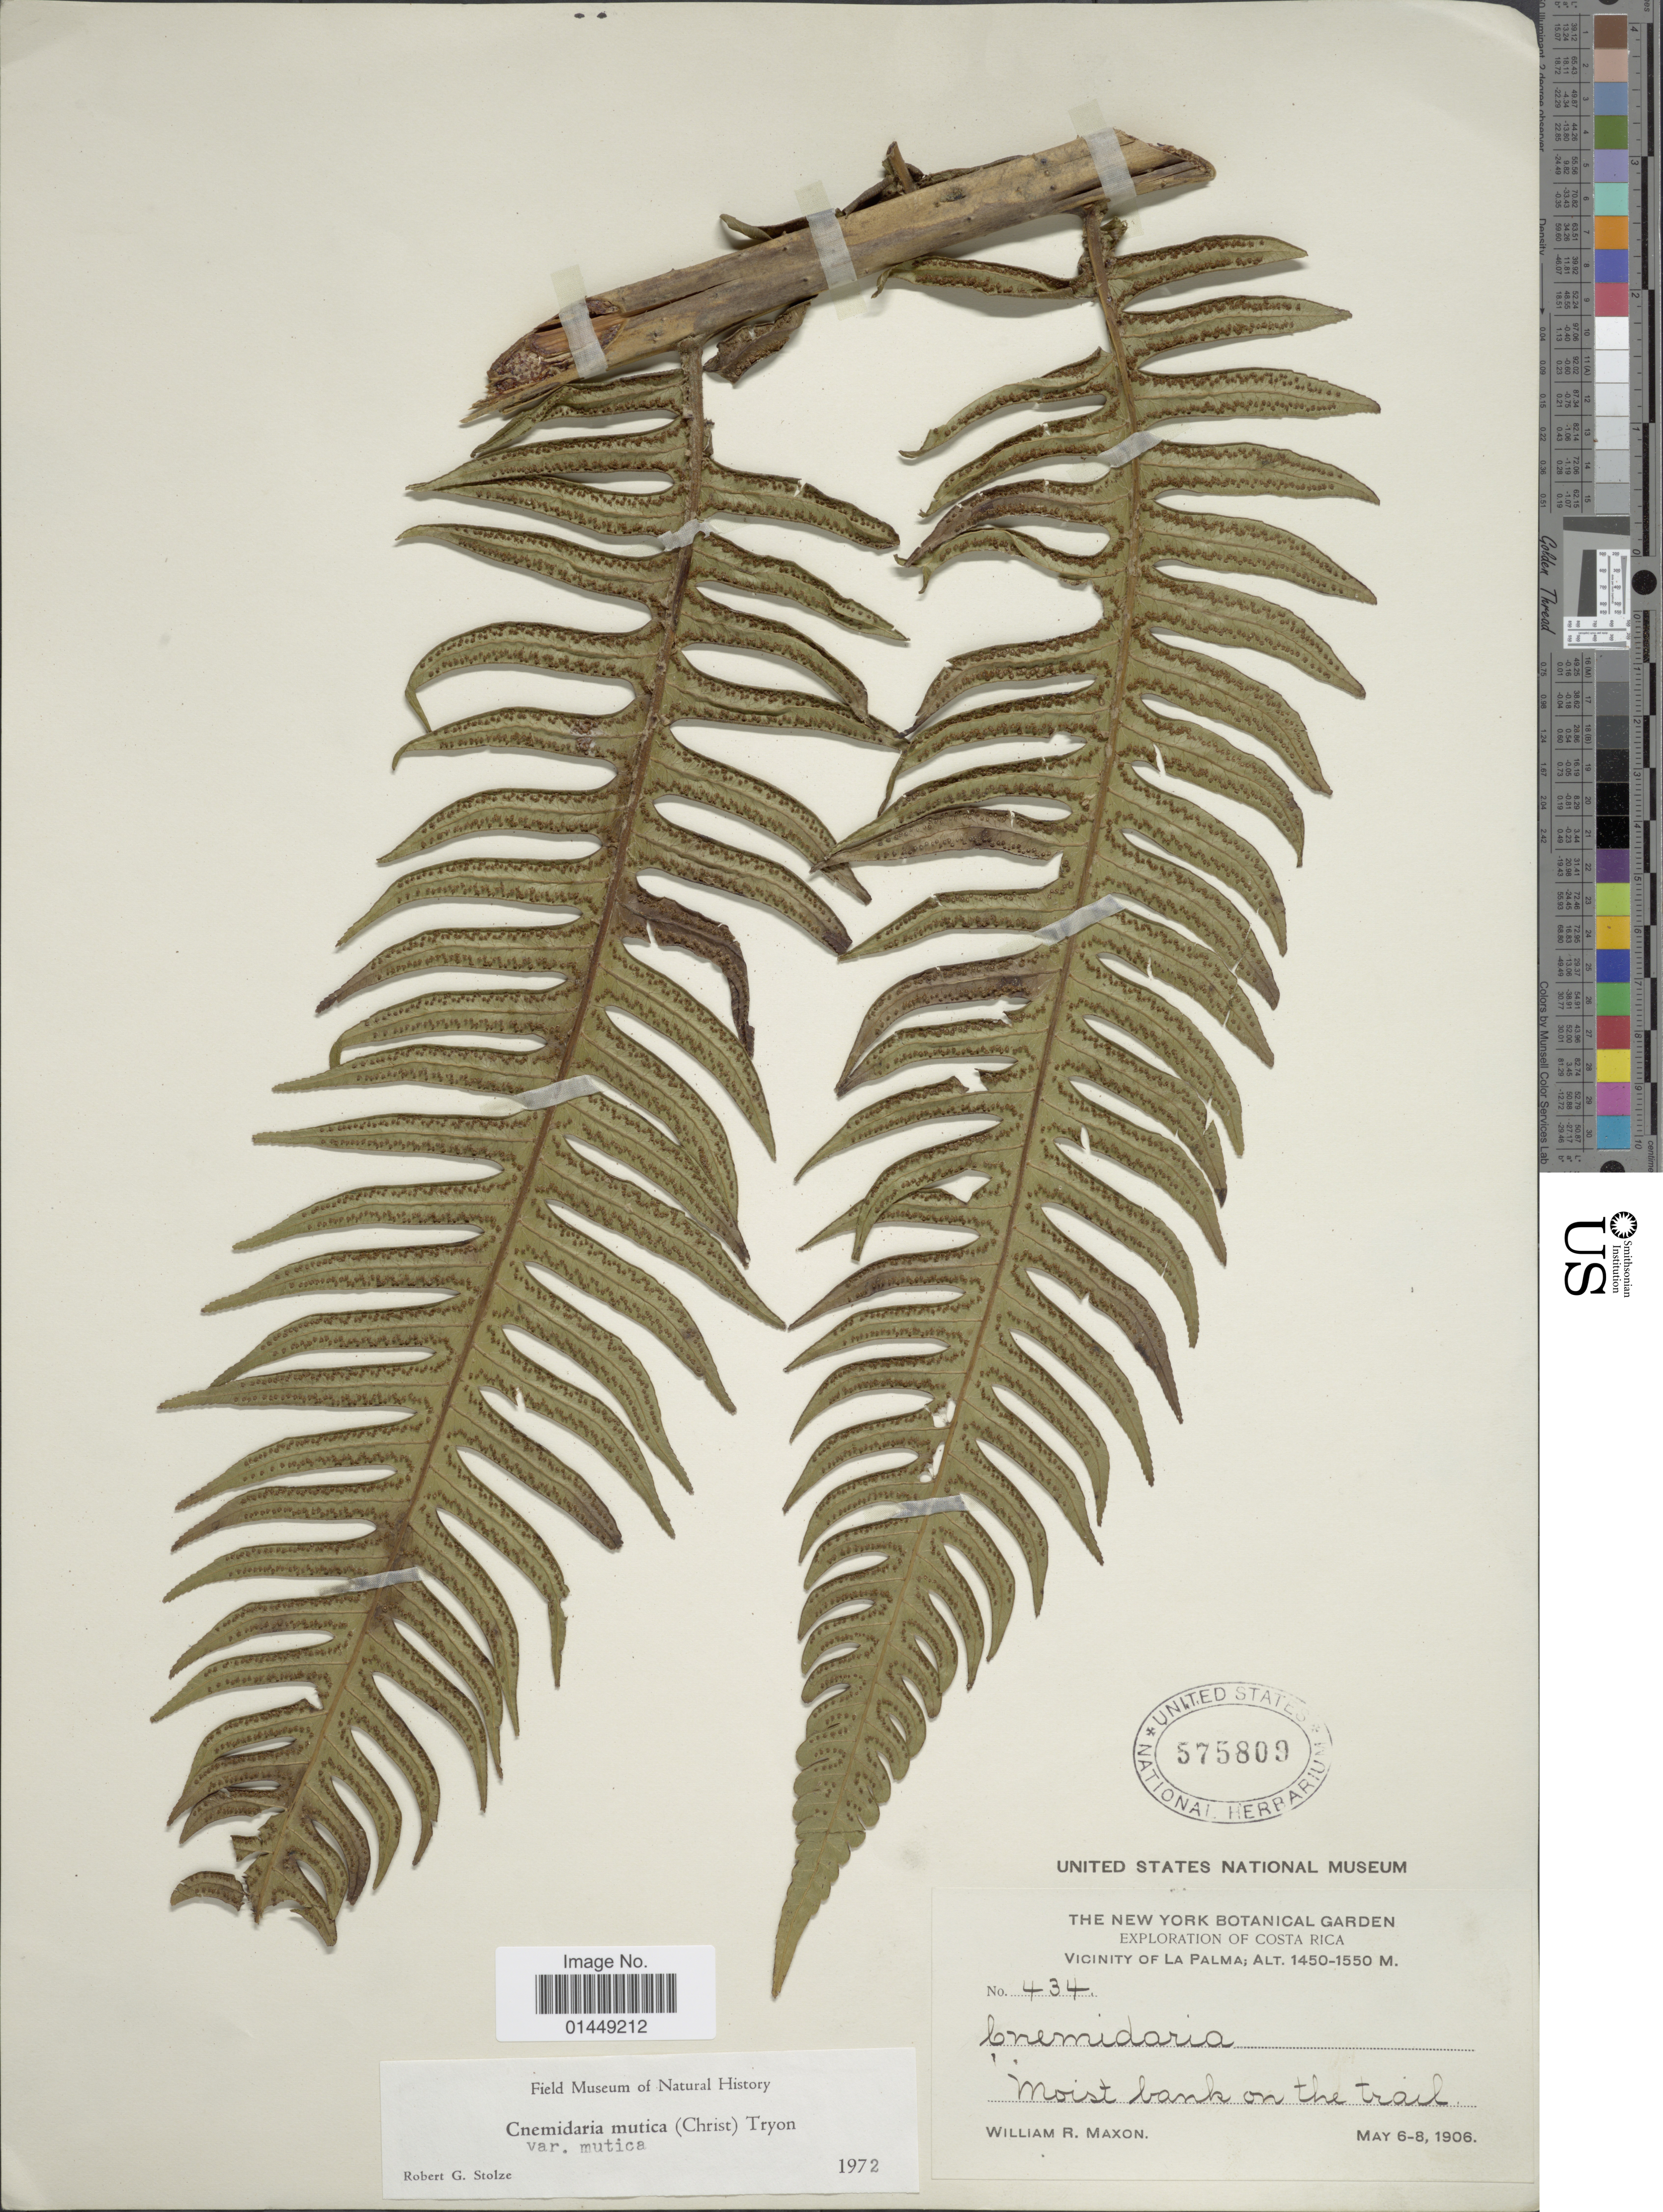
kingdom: Plantae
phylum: Tracheophyta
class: Polypodiopsida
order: Cyatheales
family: Cyatheaceae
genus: Cyathea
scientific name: Cyathea mutica var. mutica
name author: (Christ) Domin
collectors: W. R. Maxon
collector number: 434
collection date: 1906-05-06/1906-05-08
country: Costa Rica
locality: Vicinity of La Palma. Moist bank on the trail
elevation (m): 1450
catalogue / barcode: US 575809